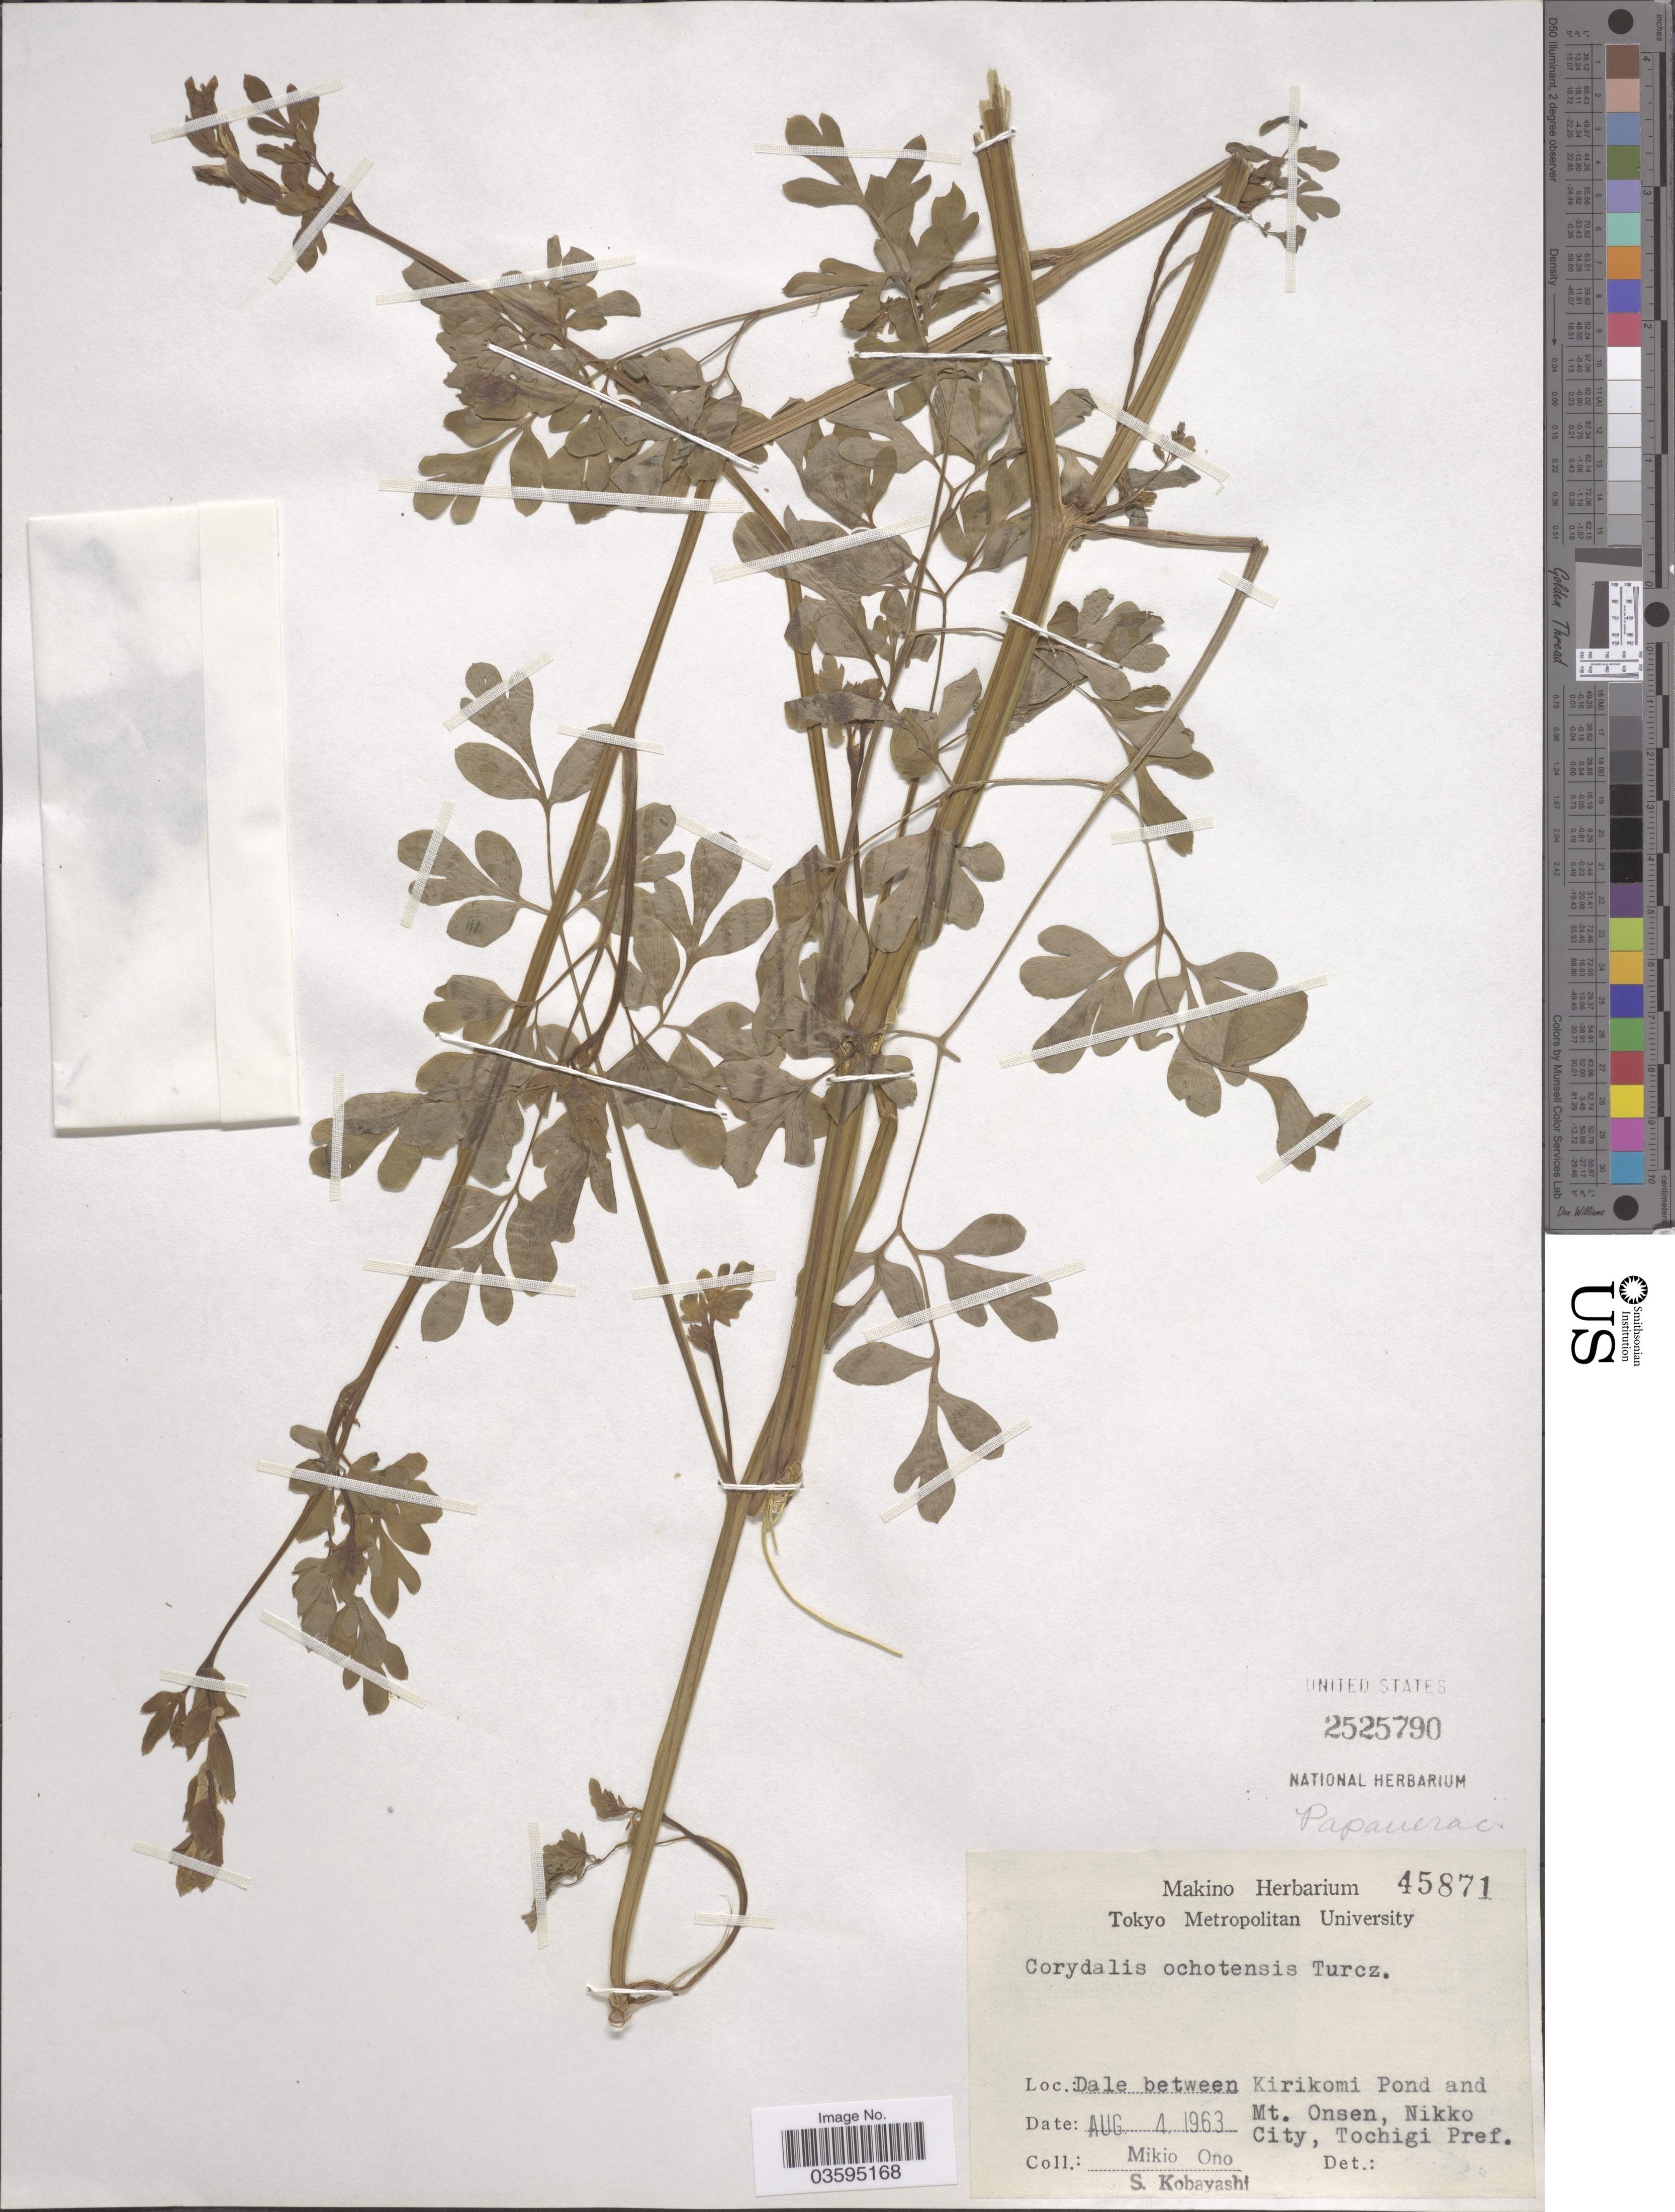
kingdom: Plantae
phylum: Tracheophyta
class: Magnoliopsida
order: Ranunculales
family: Papaveraceae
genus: Corydalis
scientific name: Corydalis ochotensis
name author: Turcz.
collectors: M. Ono & S. Kobayashi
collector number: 45871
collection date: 1963-08-04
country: Japan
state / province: Totigi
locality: Dale between Kirikomi Pond and Mt. Onsen, Nikko City, Tochigi Pref.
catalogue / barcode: US 2525790